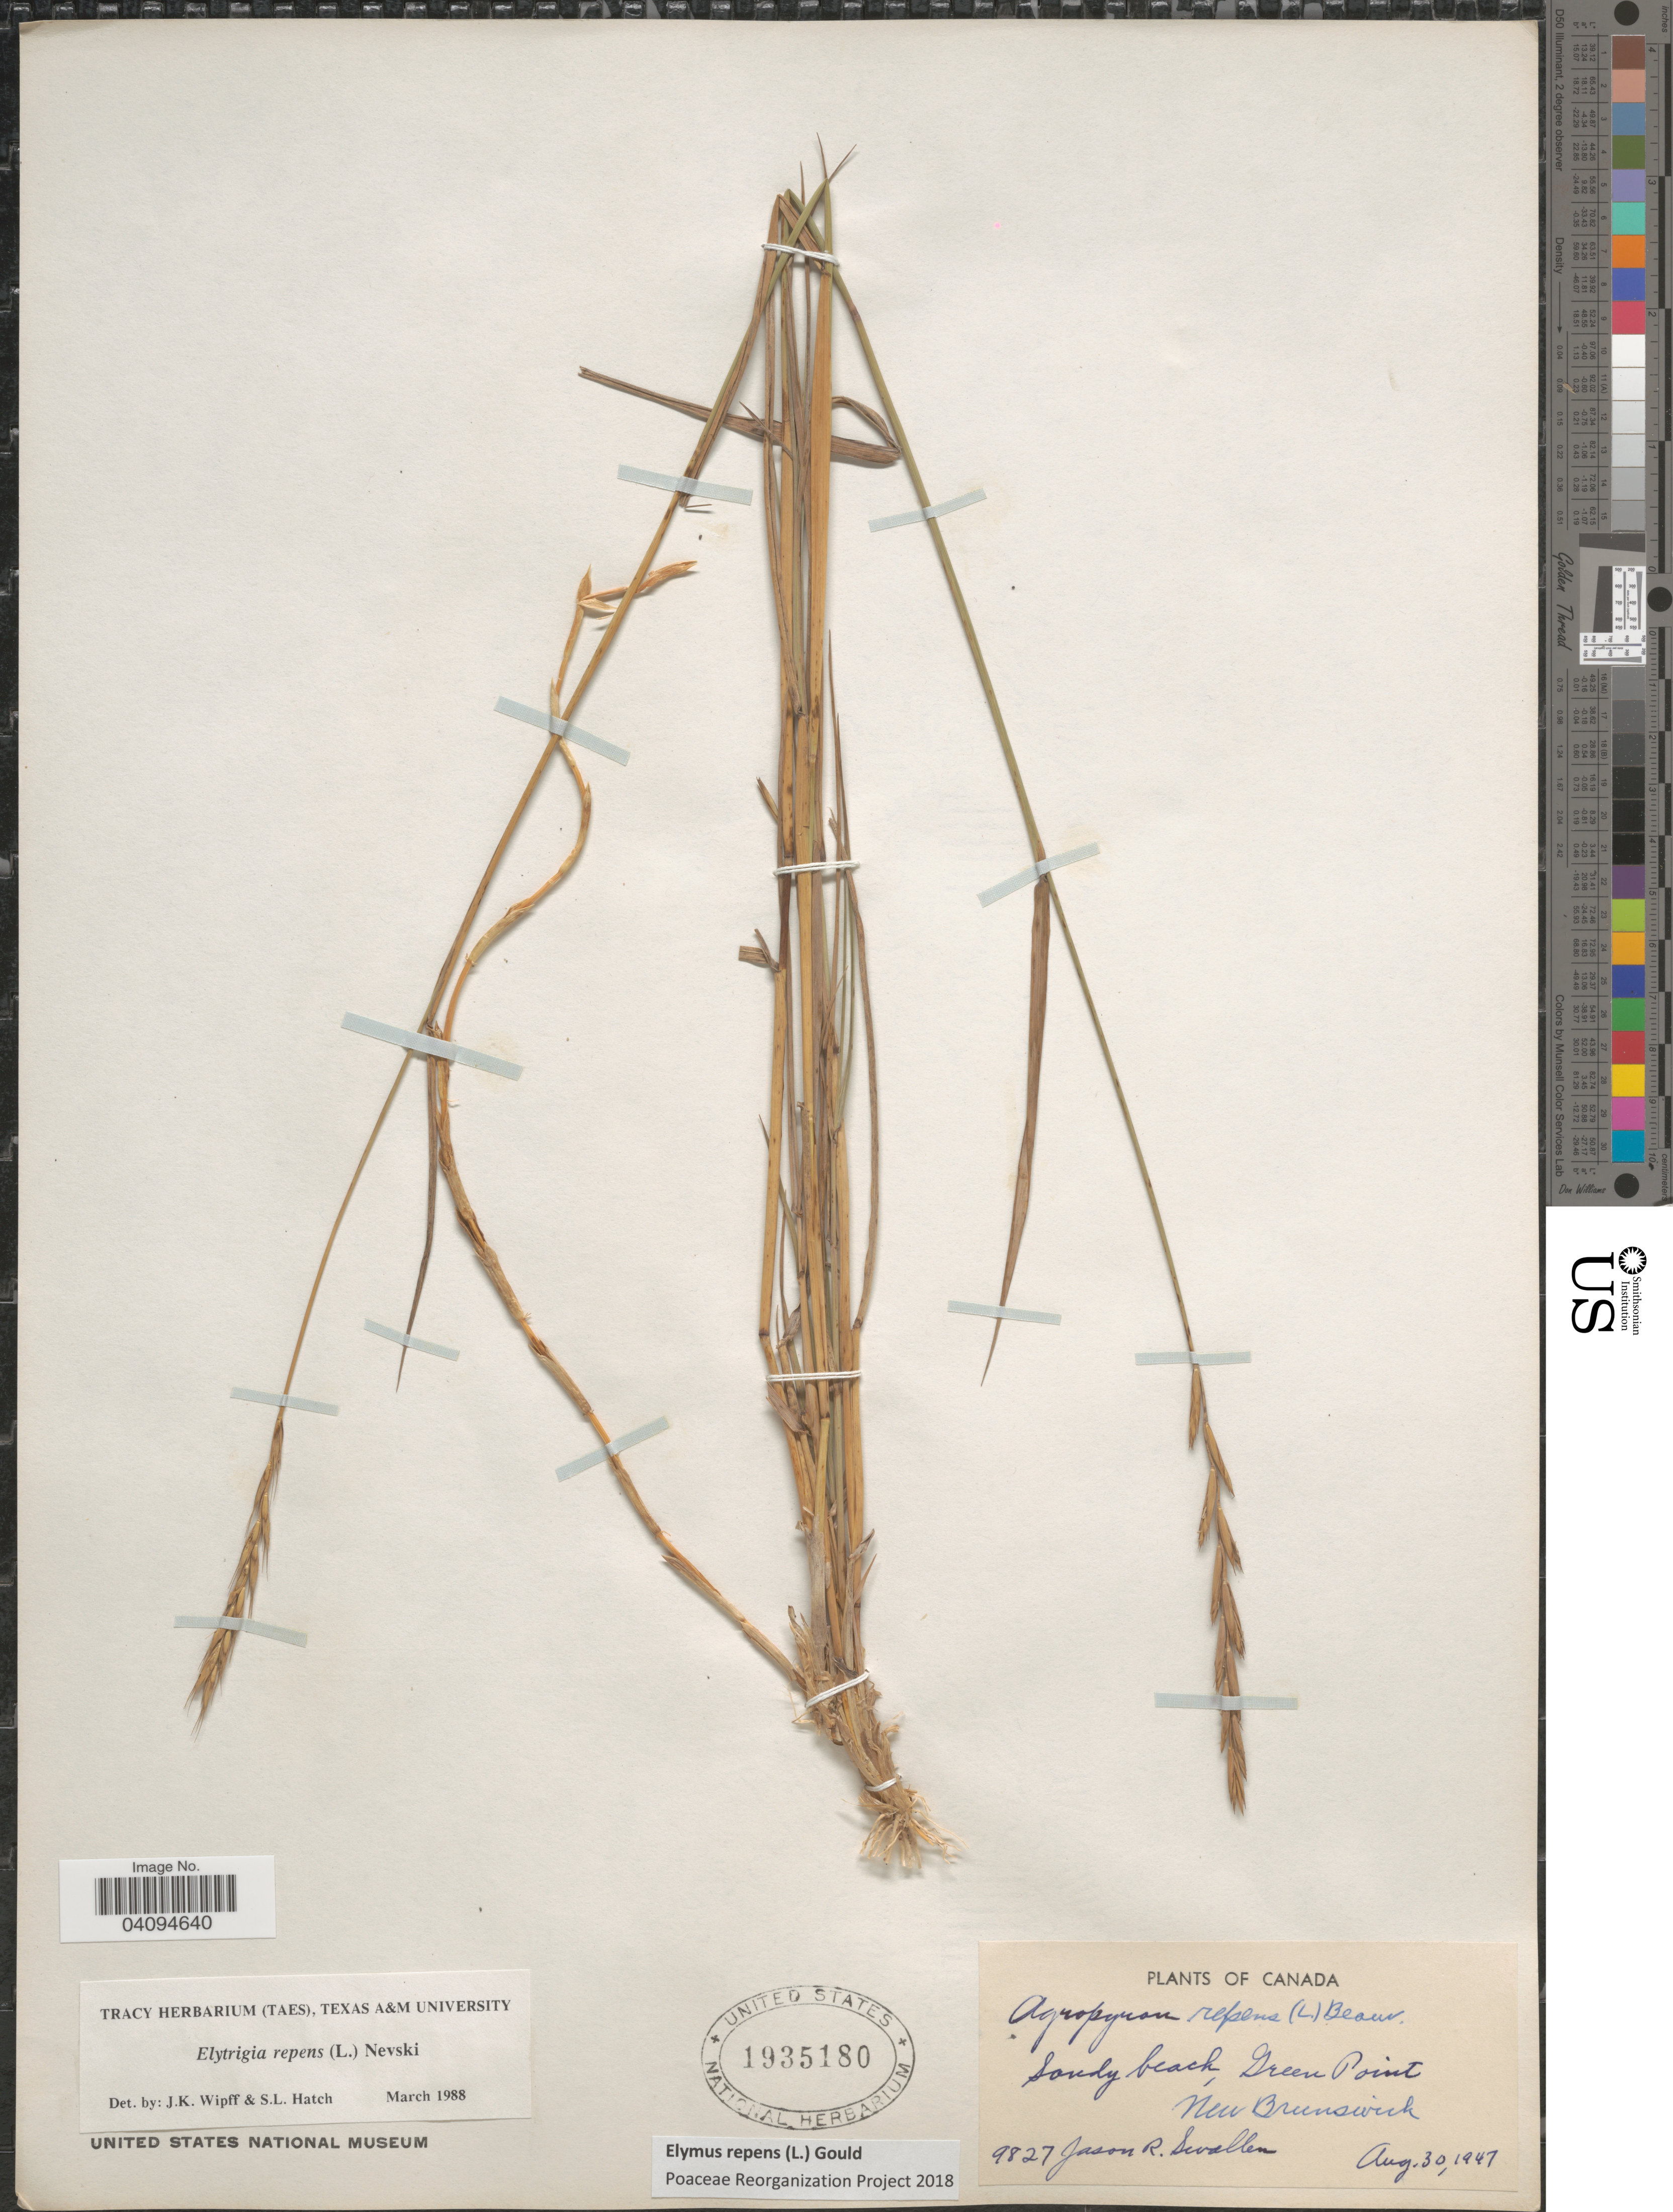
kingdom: Plantae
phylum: Tracheophyta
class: Liliopsida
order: Poales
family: Poaceae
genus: Elymus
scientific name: Elymus repens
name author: (L.) Gould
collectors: J. R. Swallen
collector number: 9827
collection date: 1947-08-30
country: Canada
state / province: New Brunswick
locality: Sandy beach, Green Point.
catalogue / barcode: US 1935180